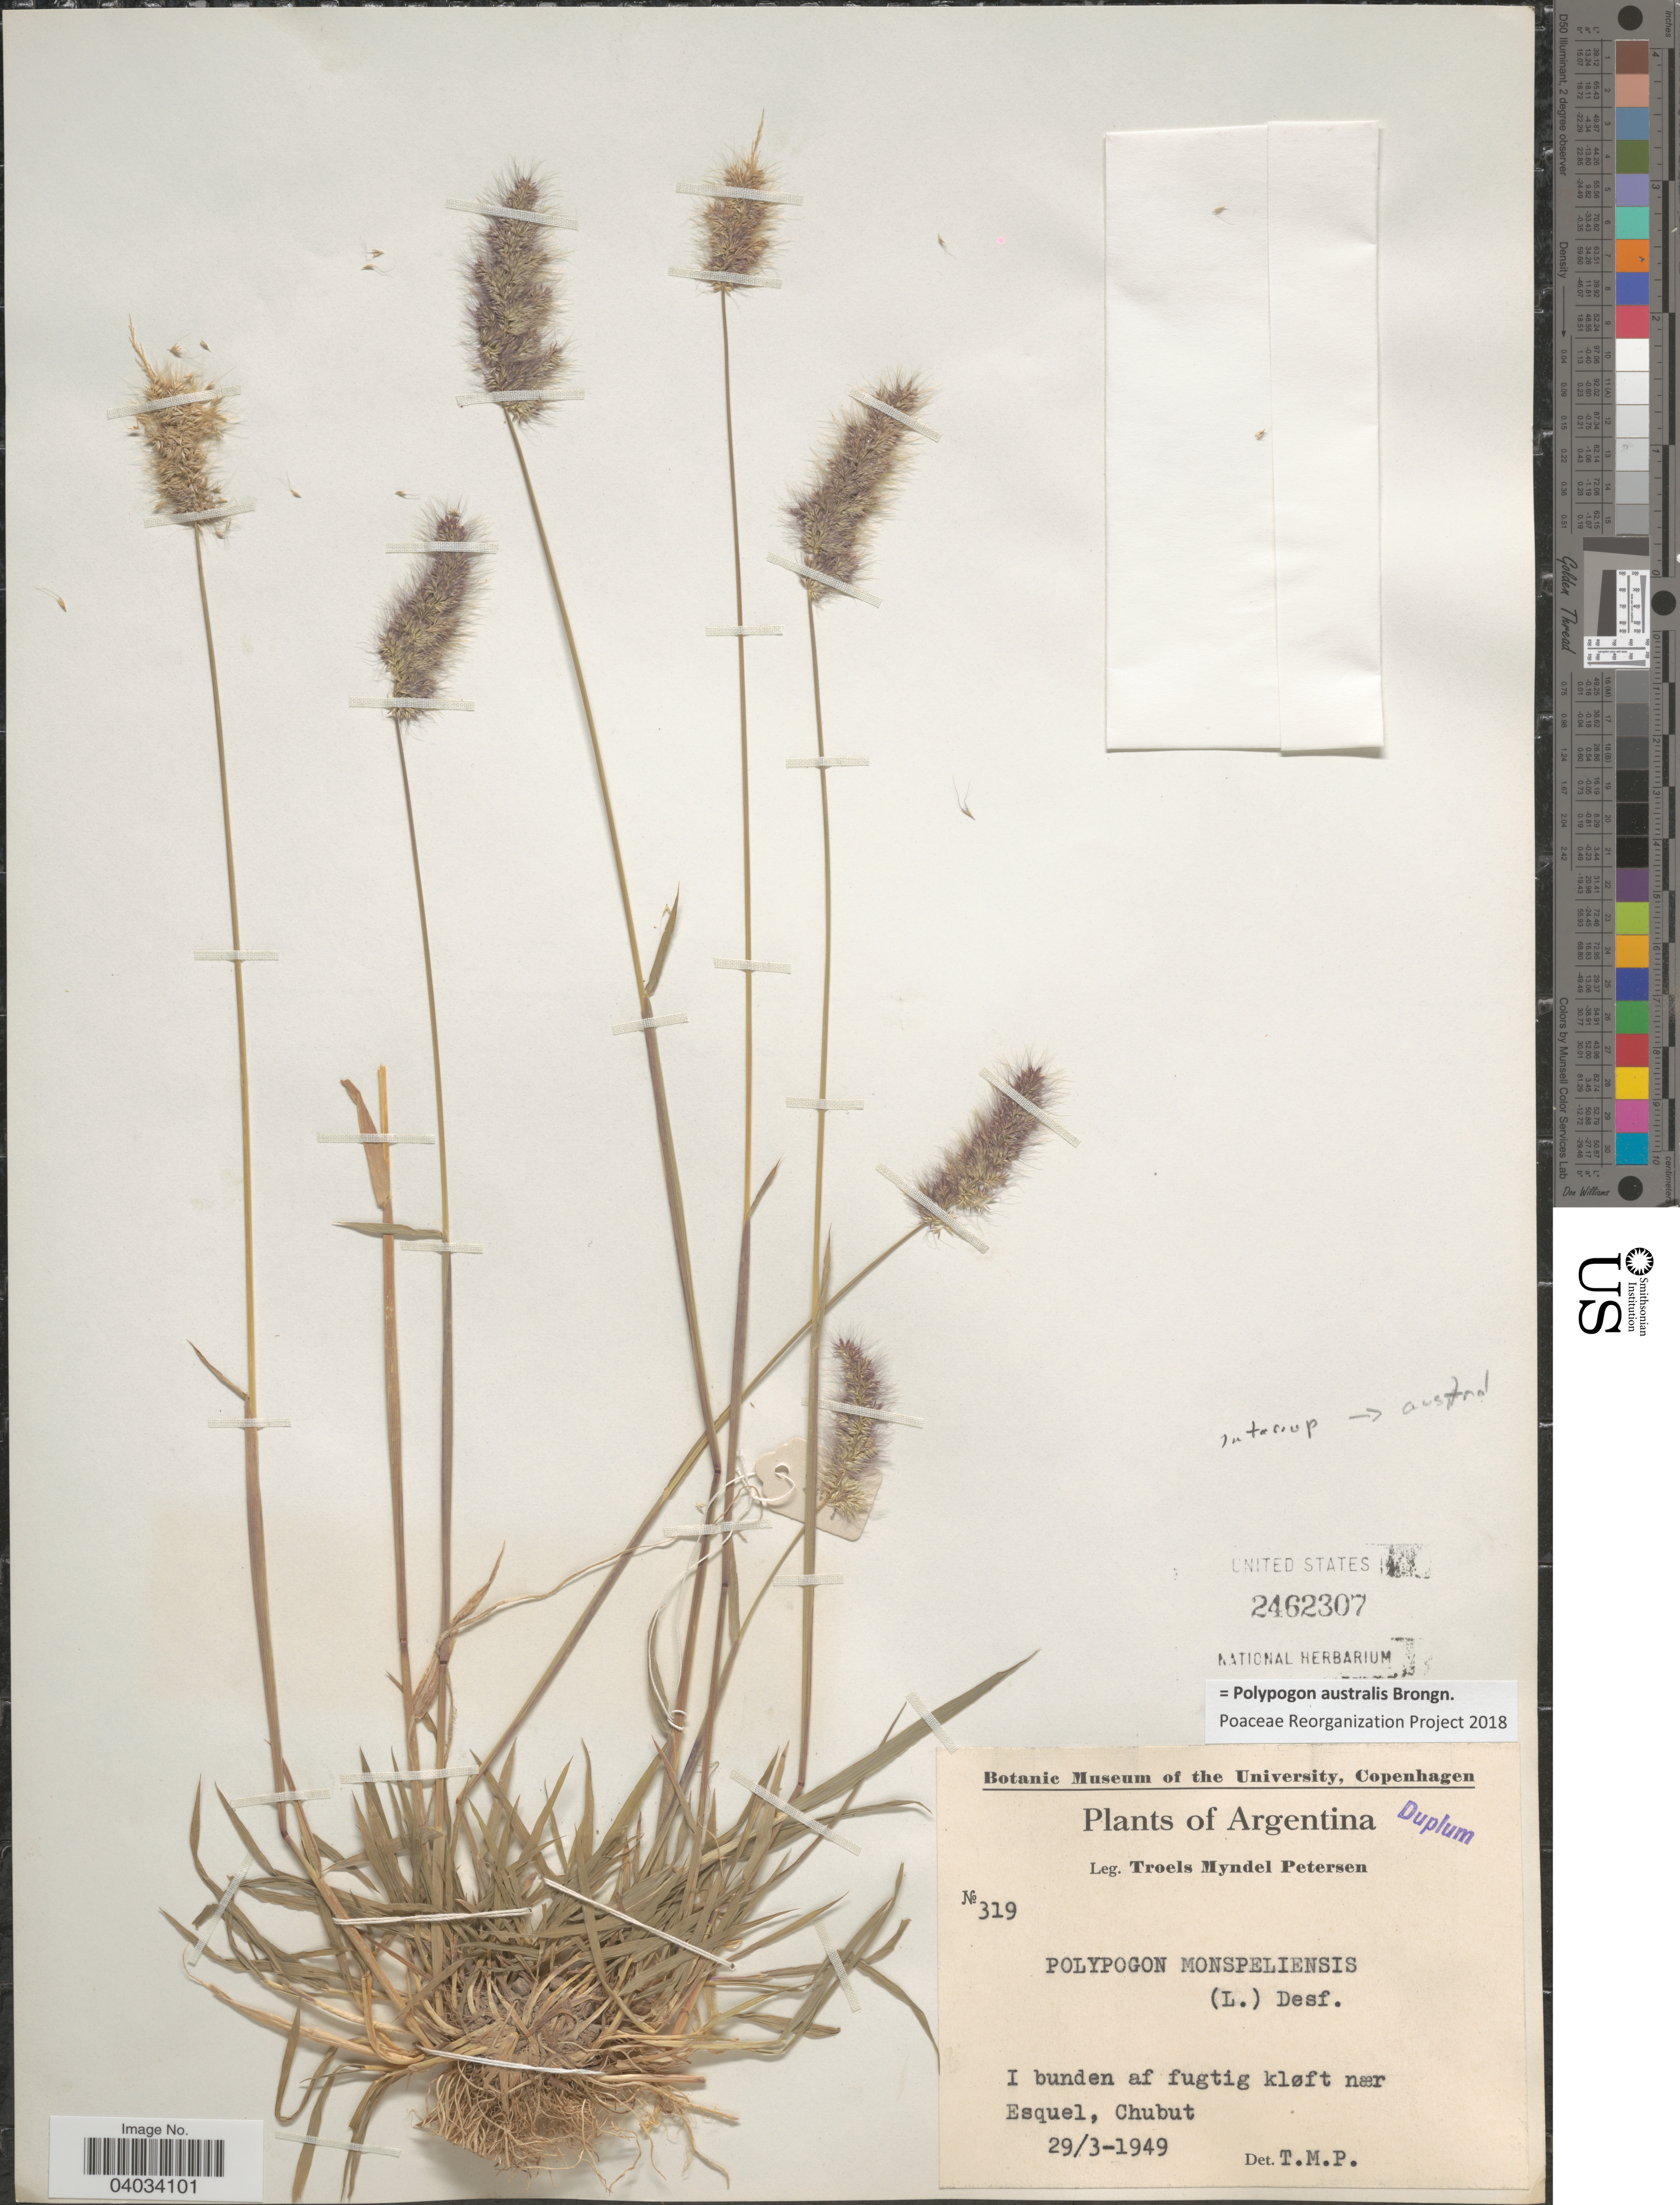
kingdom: Plantae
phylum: Tracheophyta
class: Liliopsida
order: Poales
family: Poaceae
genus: Polypogon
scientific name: Polypogon australis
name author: Brongn.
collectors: T. M. Petersen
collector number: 319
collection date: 1949-03-29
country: Argentina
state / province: Chubut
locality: I bunden af fugtig kløft nær Esquel.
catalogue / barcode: US 2462307